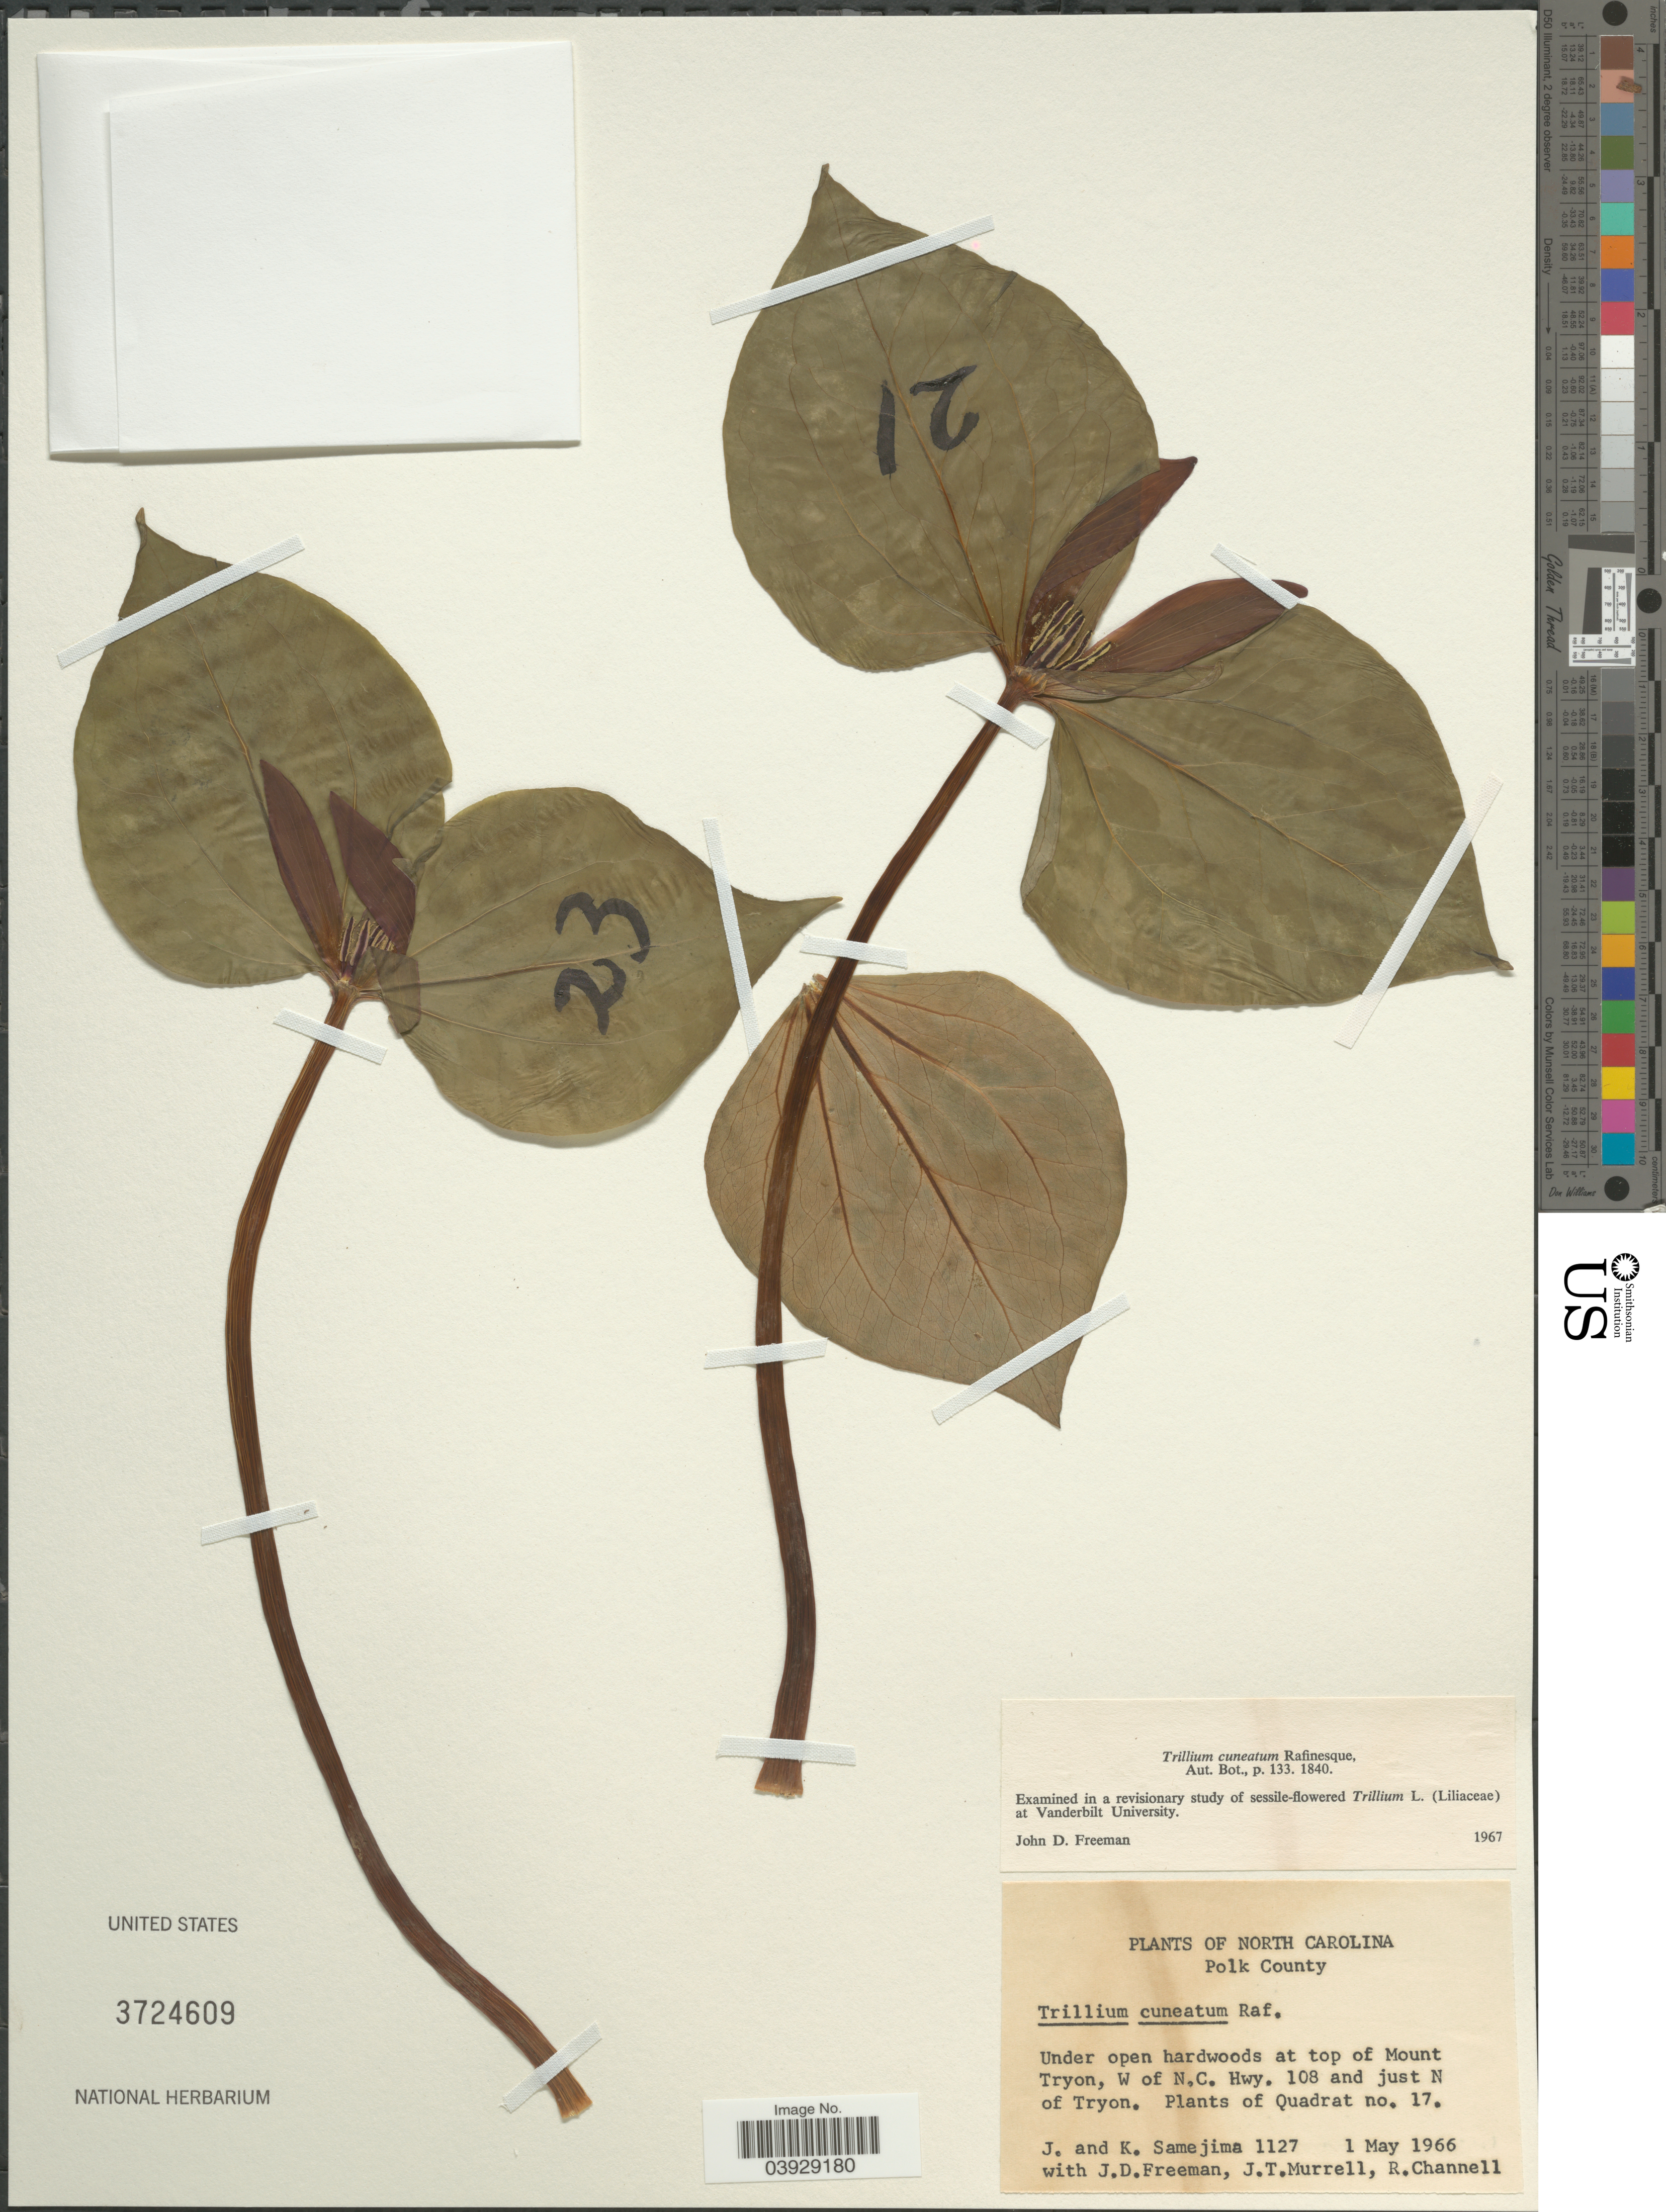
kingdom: Plantae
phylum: Tracheophyta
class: Liliopsida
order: Liliales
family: Melanthiaceae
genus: Trillium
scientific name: Trillium cuneatum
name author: Raf.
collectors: J. Samejima, K. Samejima, J. Freeman, J. Murrell & R. Channell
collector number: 1127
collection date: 1966-05-01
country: United States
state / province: North Carolina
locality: Polk County. Under open hardwoods at top of Mount Tryon, W of N.C. Hwy. 108 and just N of Tryon. Quadrat no. 17.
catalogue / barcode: US 3724609